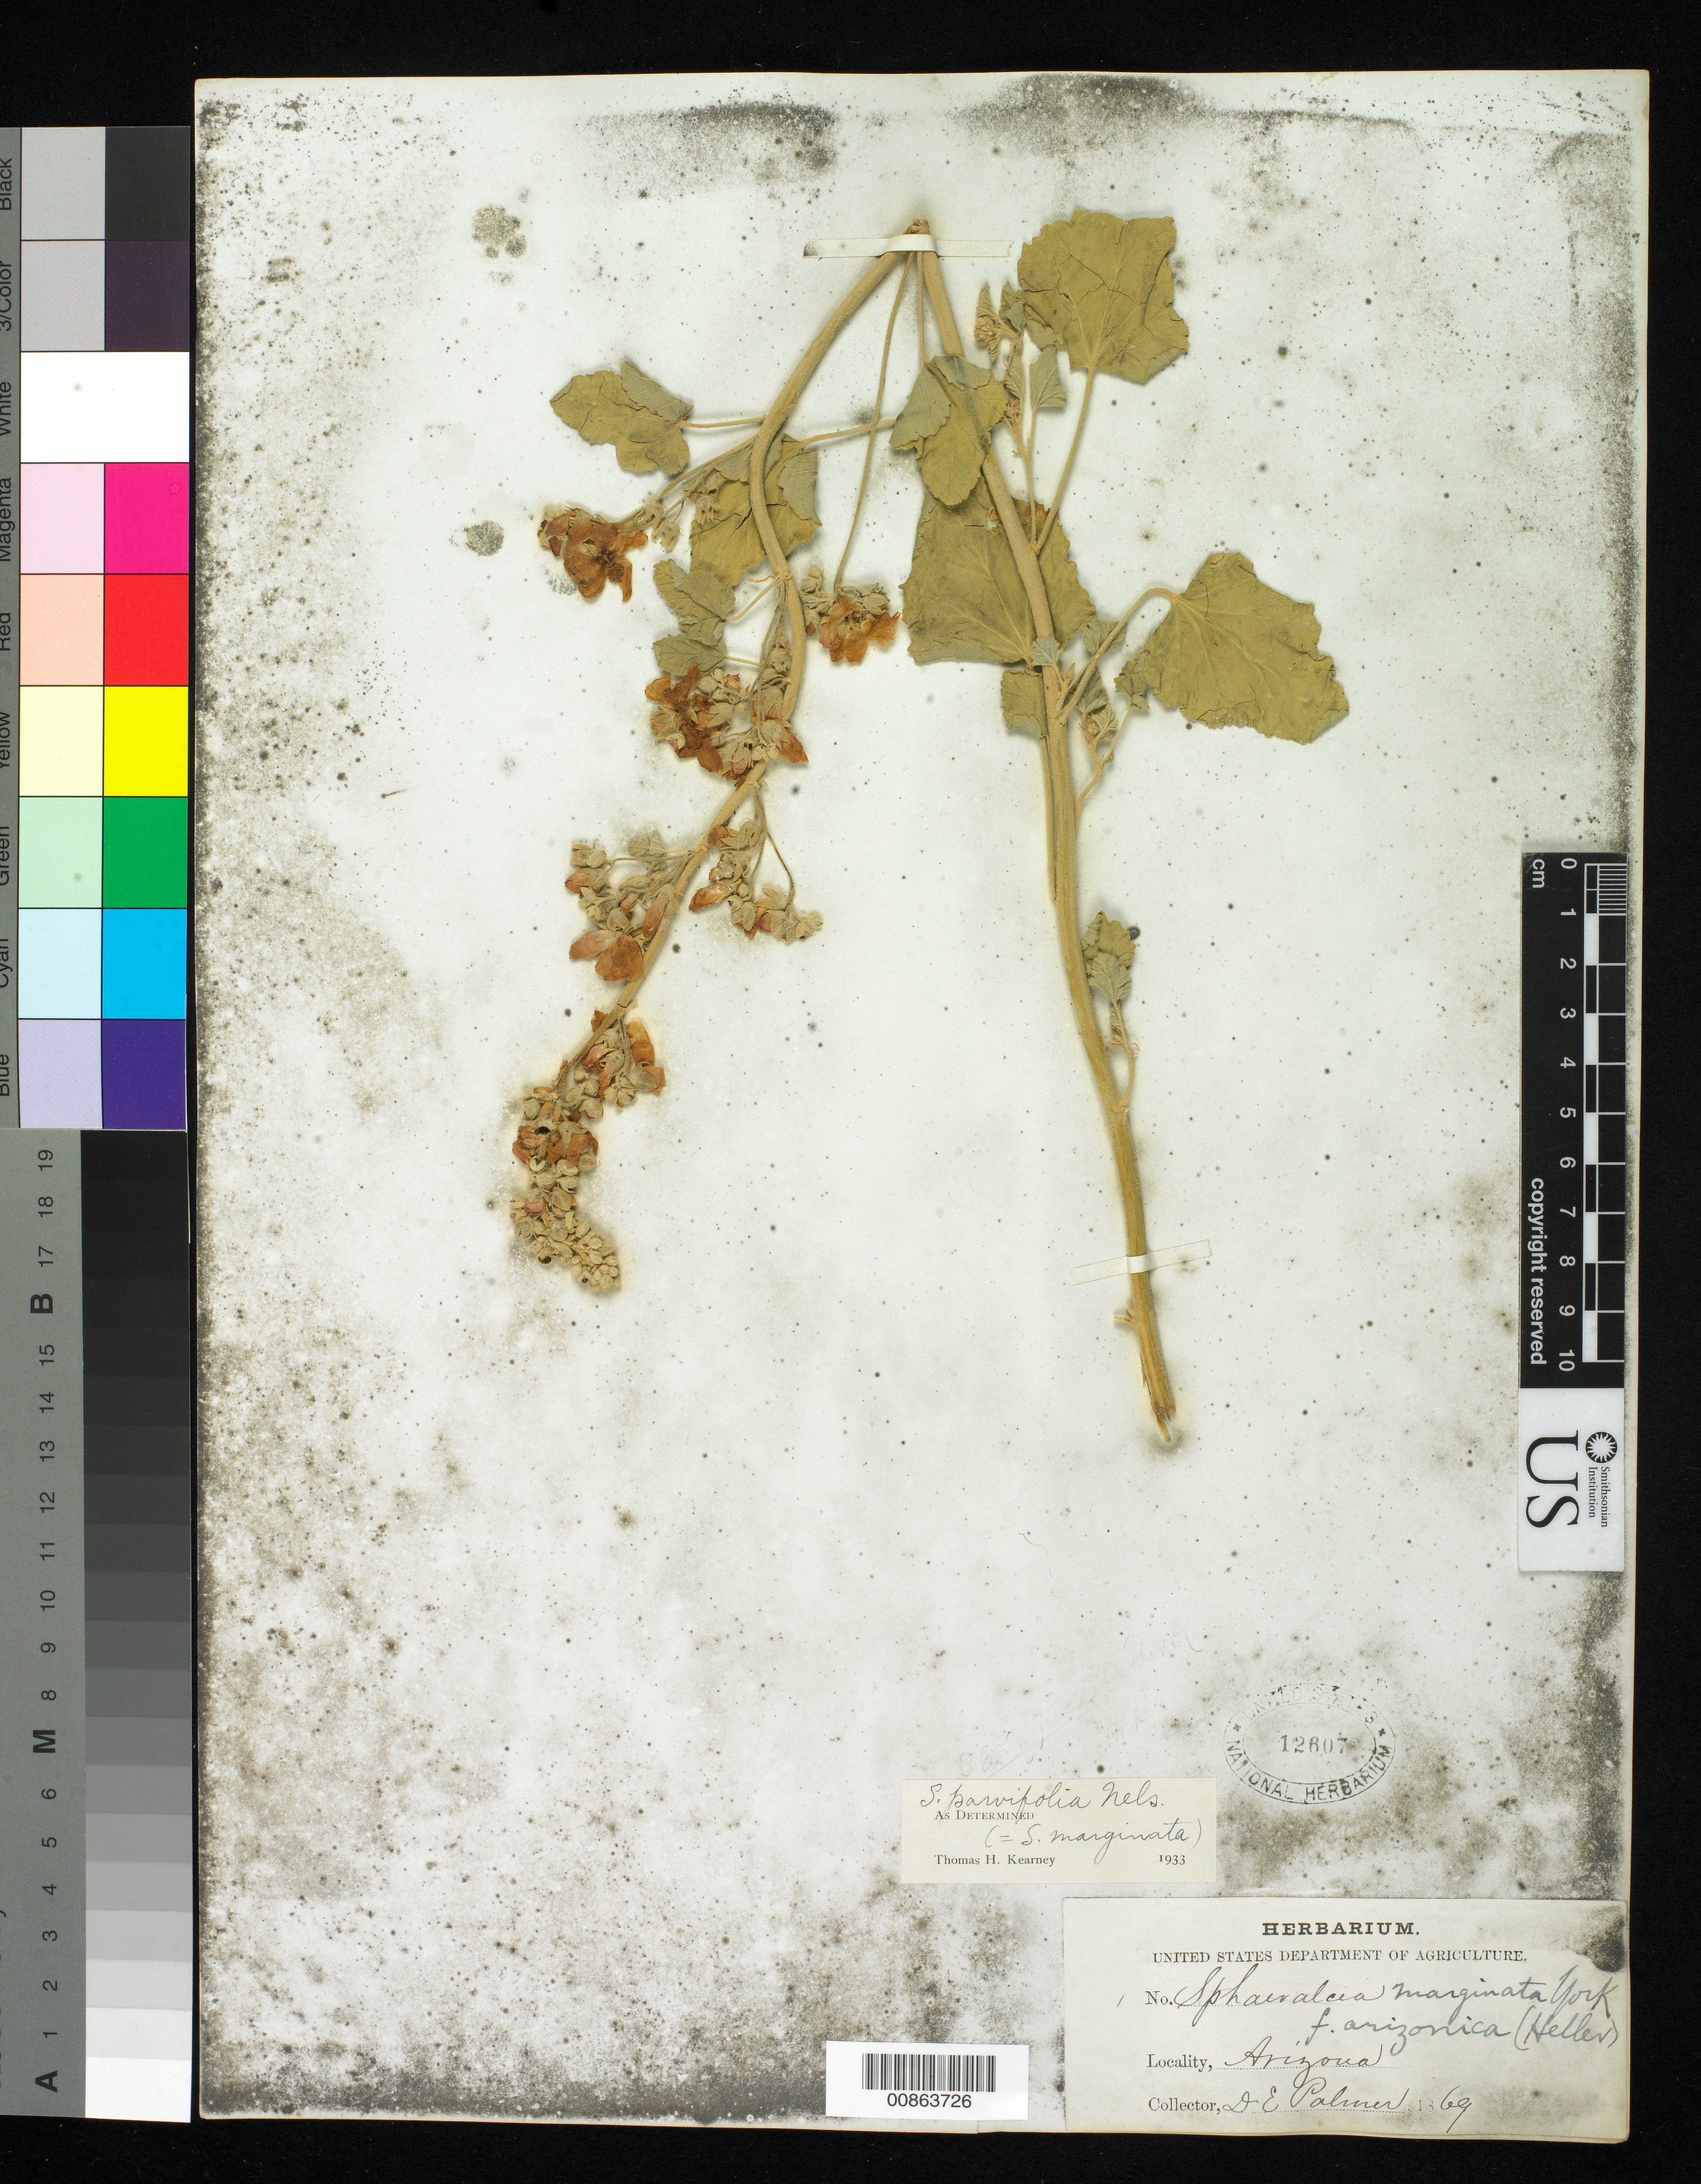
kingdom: Plantae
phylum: Tracheophyta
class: Magnoliopsida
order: Malvales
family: Malvaceae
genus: Sphaeralcea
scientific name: Sphaeralcea parvifolia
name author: A. Nelson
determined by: Kearney, T. H.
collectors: E. Palmer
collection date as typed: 1869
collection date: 1869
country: United States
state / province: Arizona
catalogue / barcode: US 12607